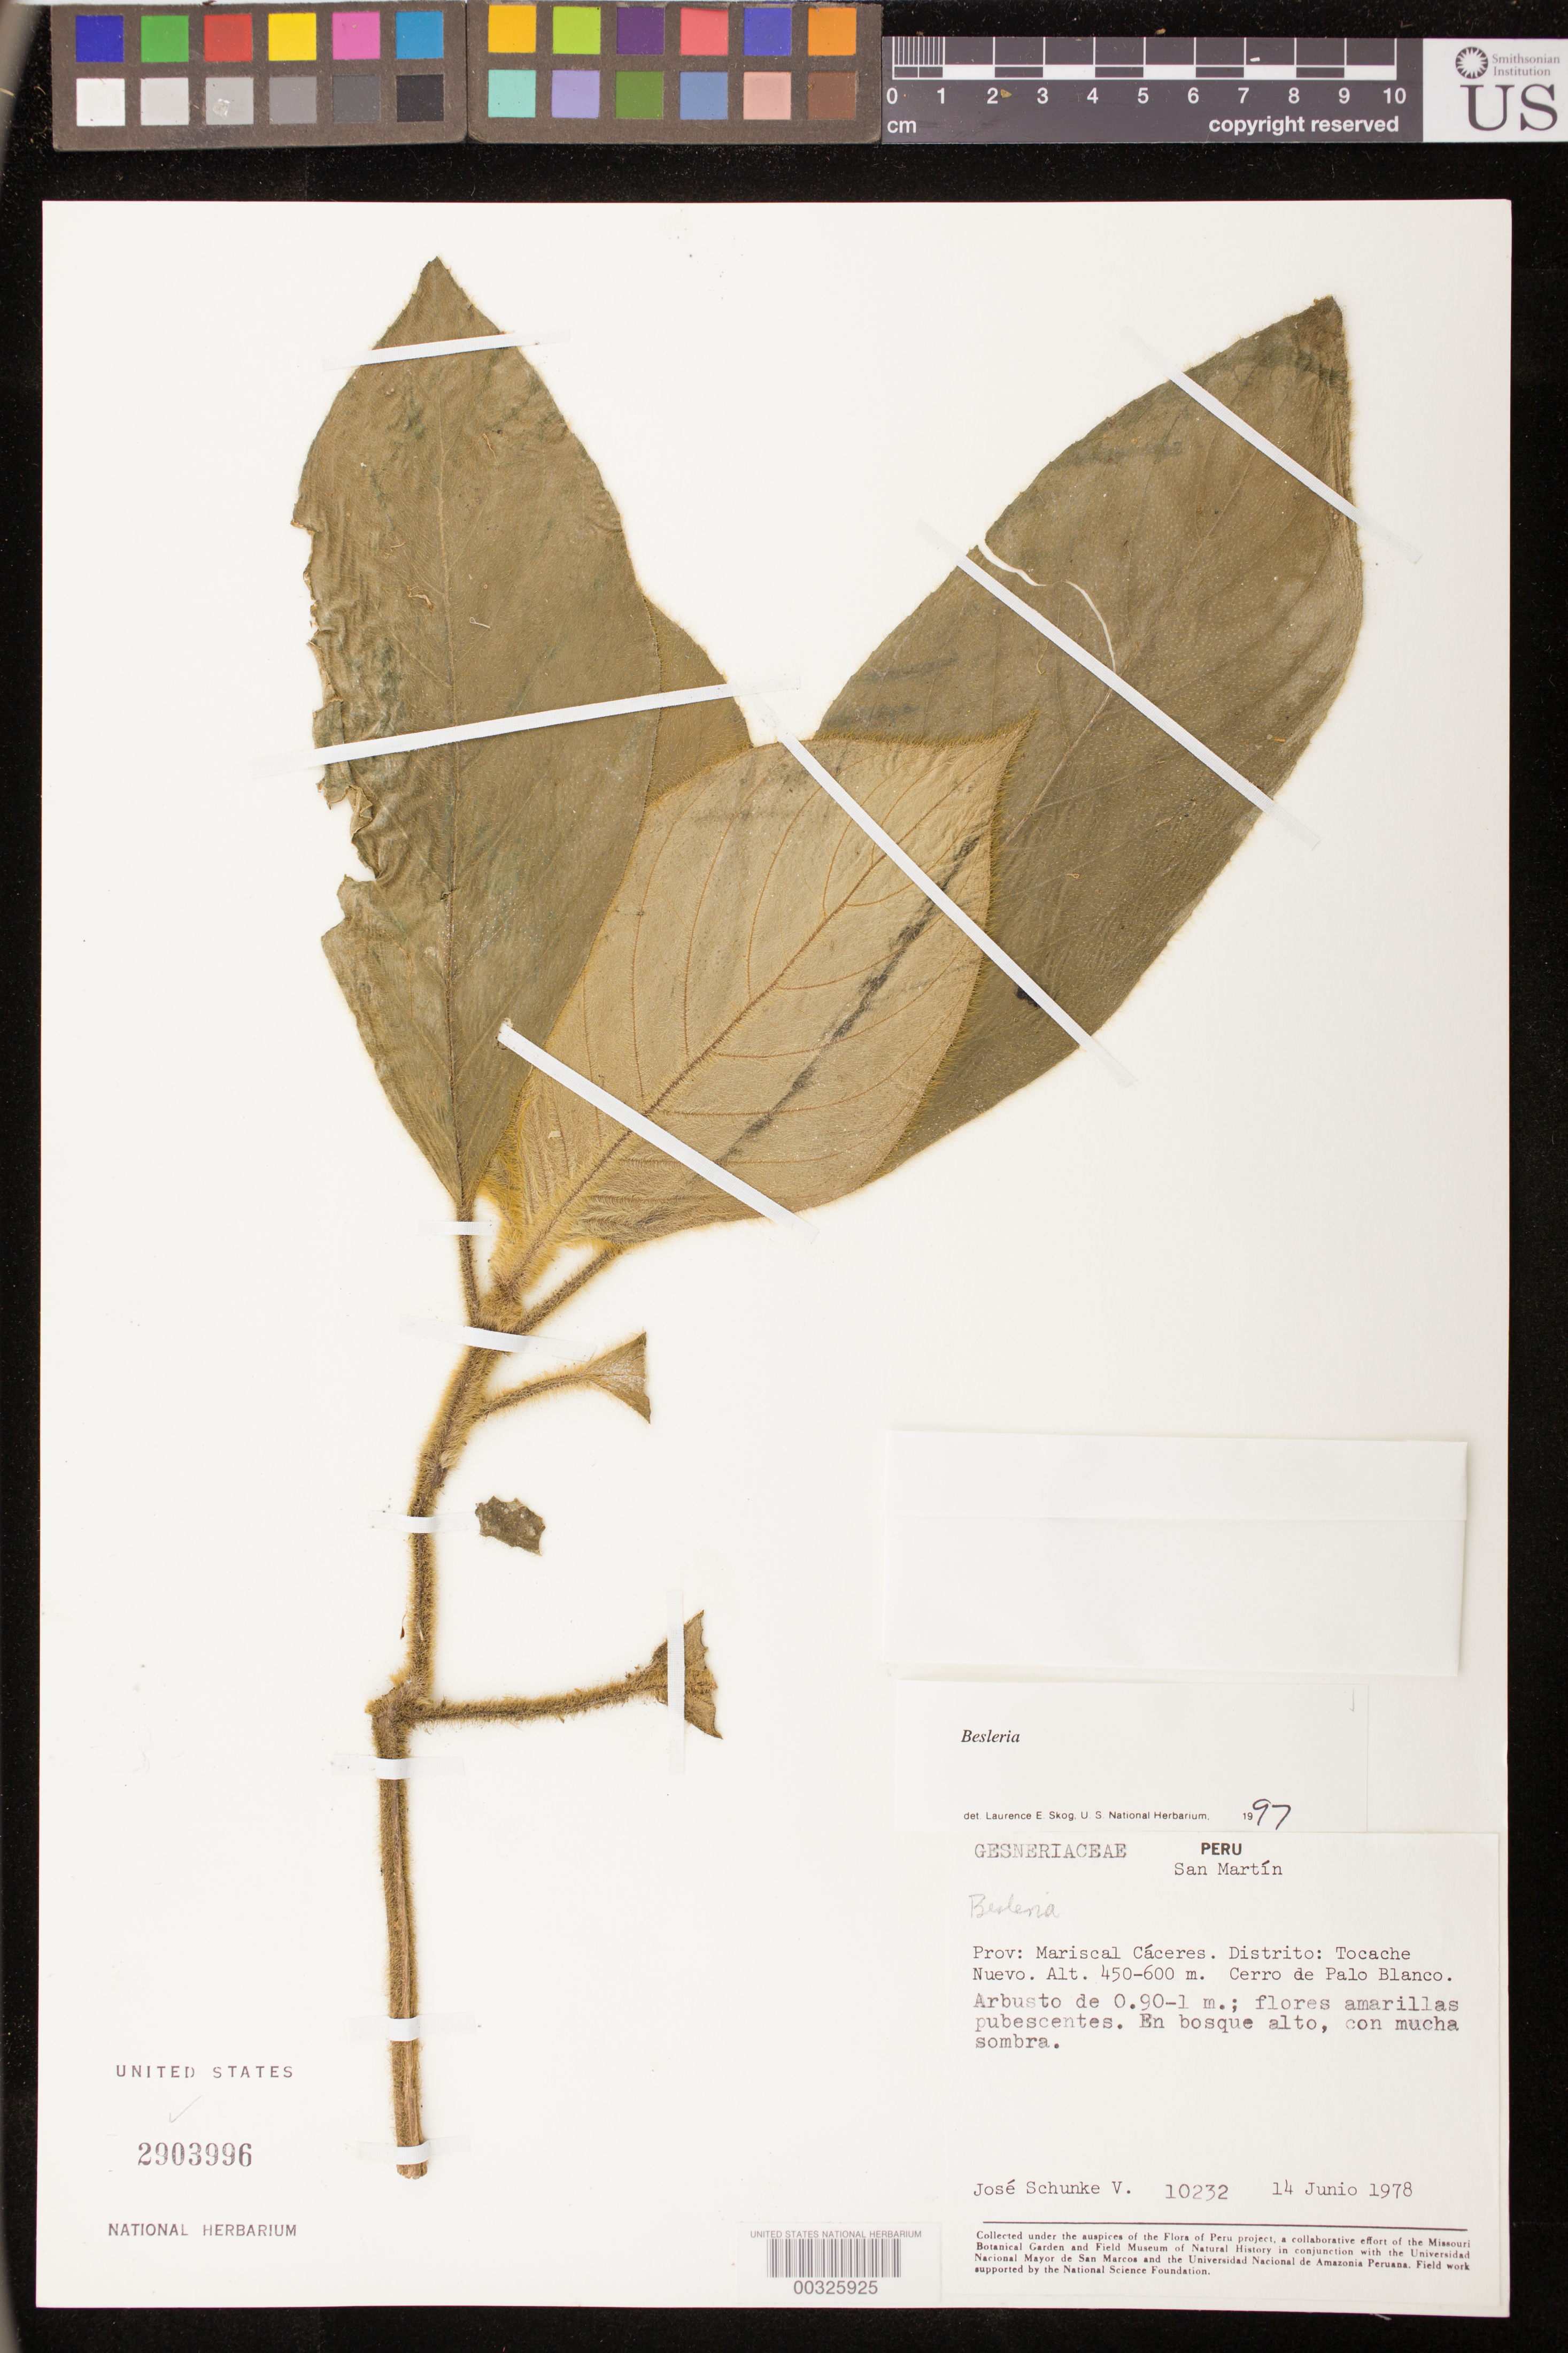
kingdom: Plantae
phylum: Tracheophyta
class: Magnoliopsida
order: Lamiales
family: Gesneriaceae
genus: Glossoloma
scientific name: Glossoloma anomalum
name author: J.L. Clark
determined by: Clark, J. L., (SEL), The Marie Selby Botanical Garden (UNITED STATES)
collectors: J. Schunke Vigo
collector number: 10232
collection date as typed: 14 Jun 1978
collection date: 1978-06-14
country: Peru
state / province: San Martín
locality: Prov. Mariscal Cáceres, Dtto. Tocache Nuevo; Cerro de Palo Blanco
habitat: En bosque alto, con mucha sombra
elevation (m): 450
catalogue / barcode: US 2903996